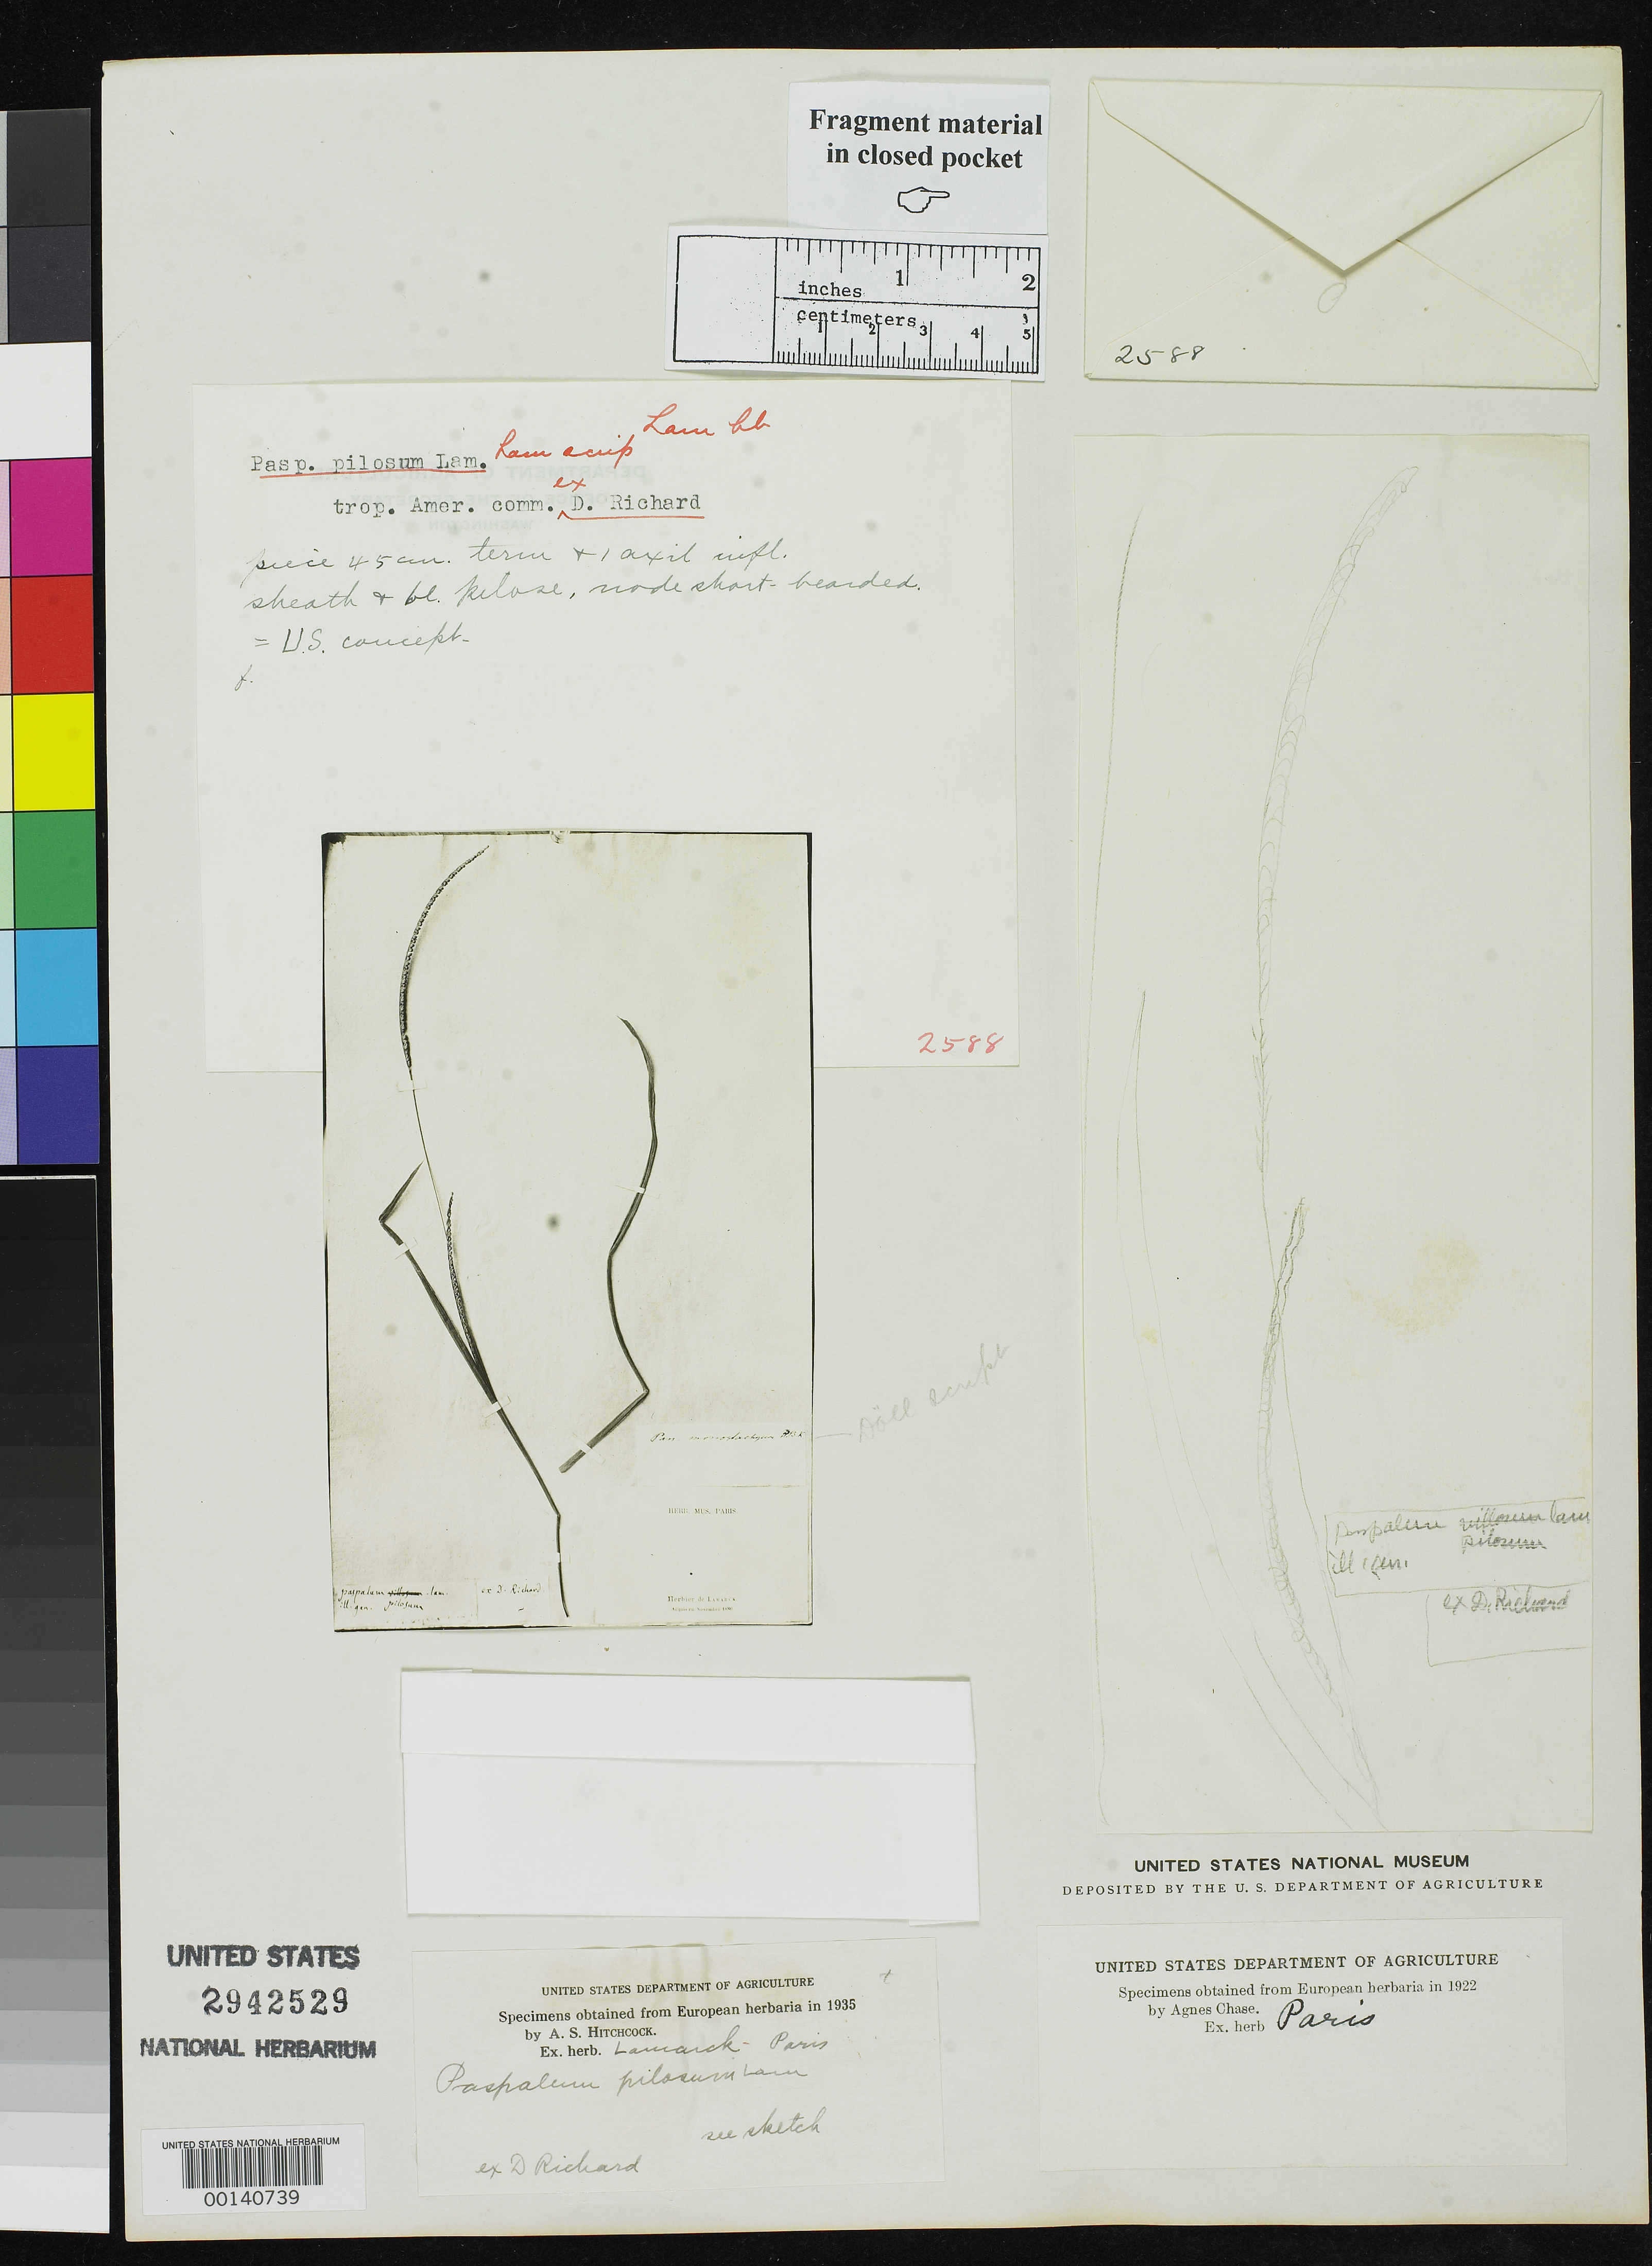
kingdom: Plantae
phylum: Tracheophyta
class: Liliopsida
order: Poales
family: Poaceae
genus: Paspalum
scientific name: Paspalum pilosum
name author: Lam.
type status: Type Fragment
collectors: L. C. M. Richard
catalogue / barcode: US 2942529